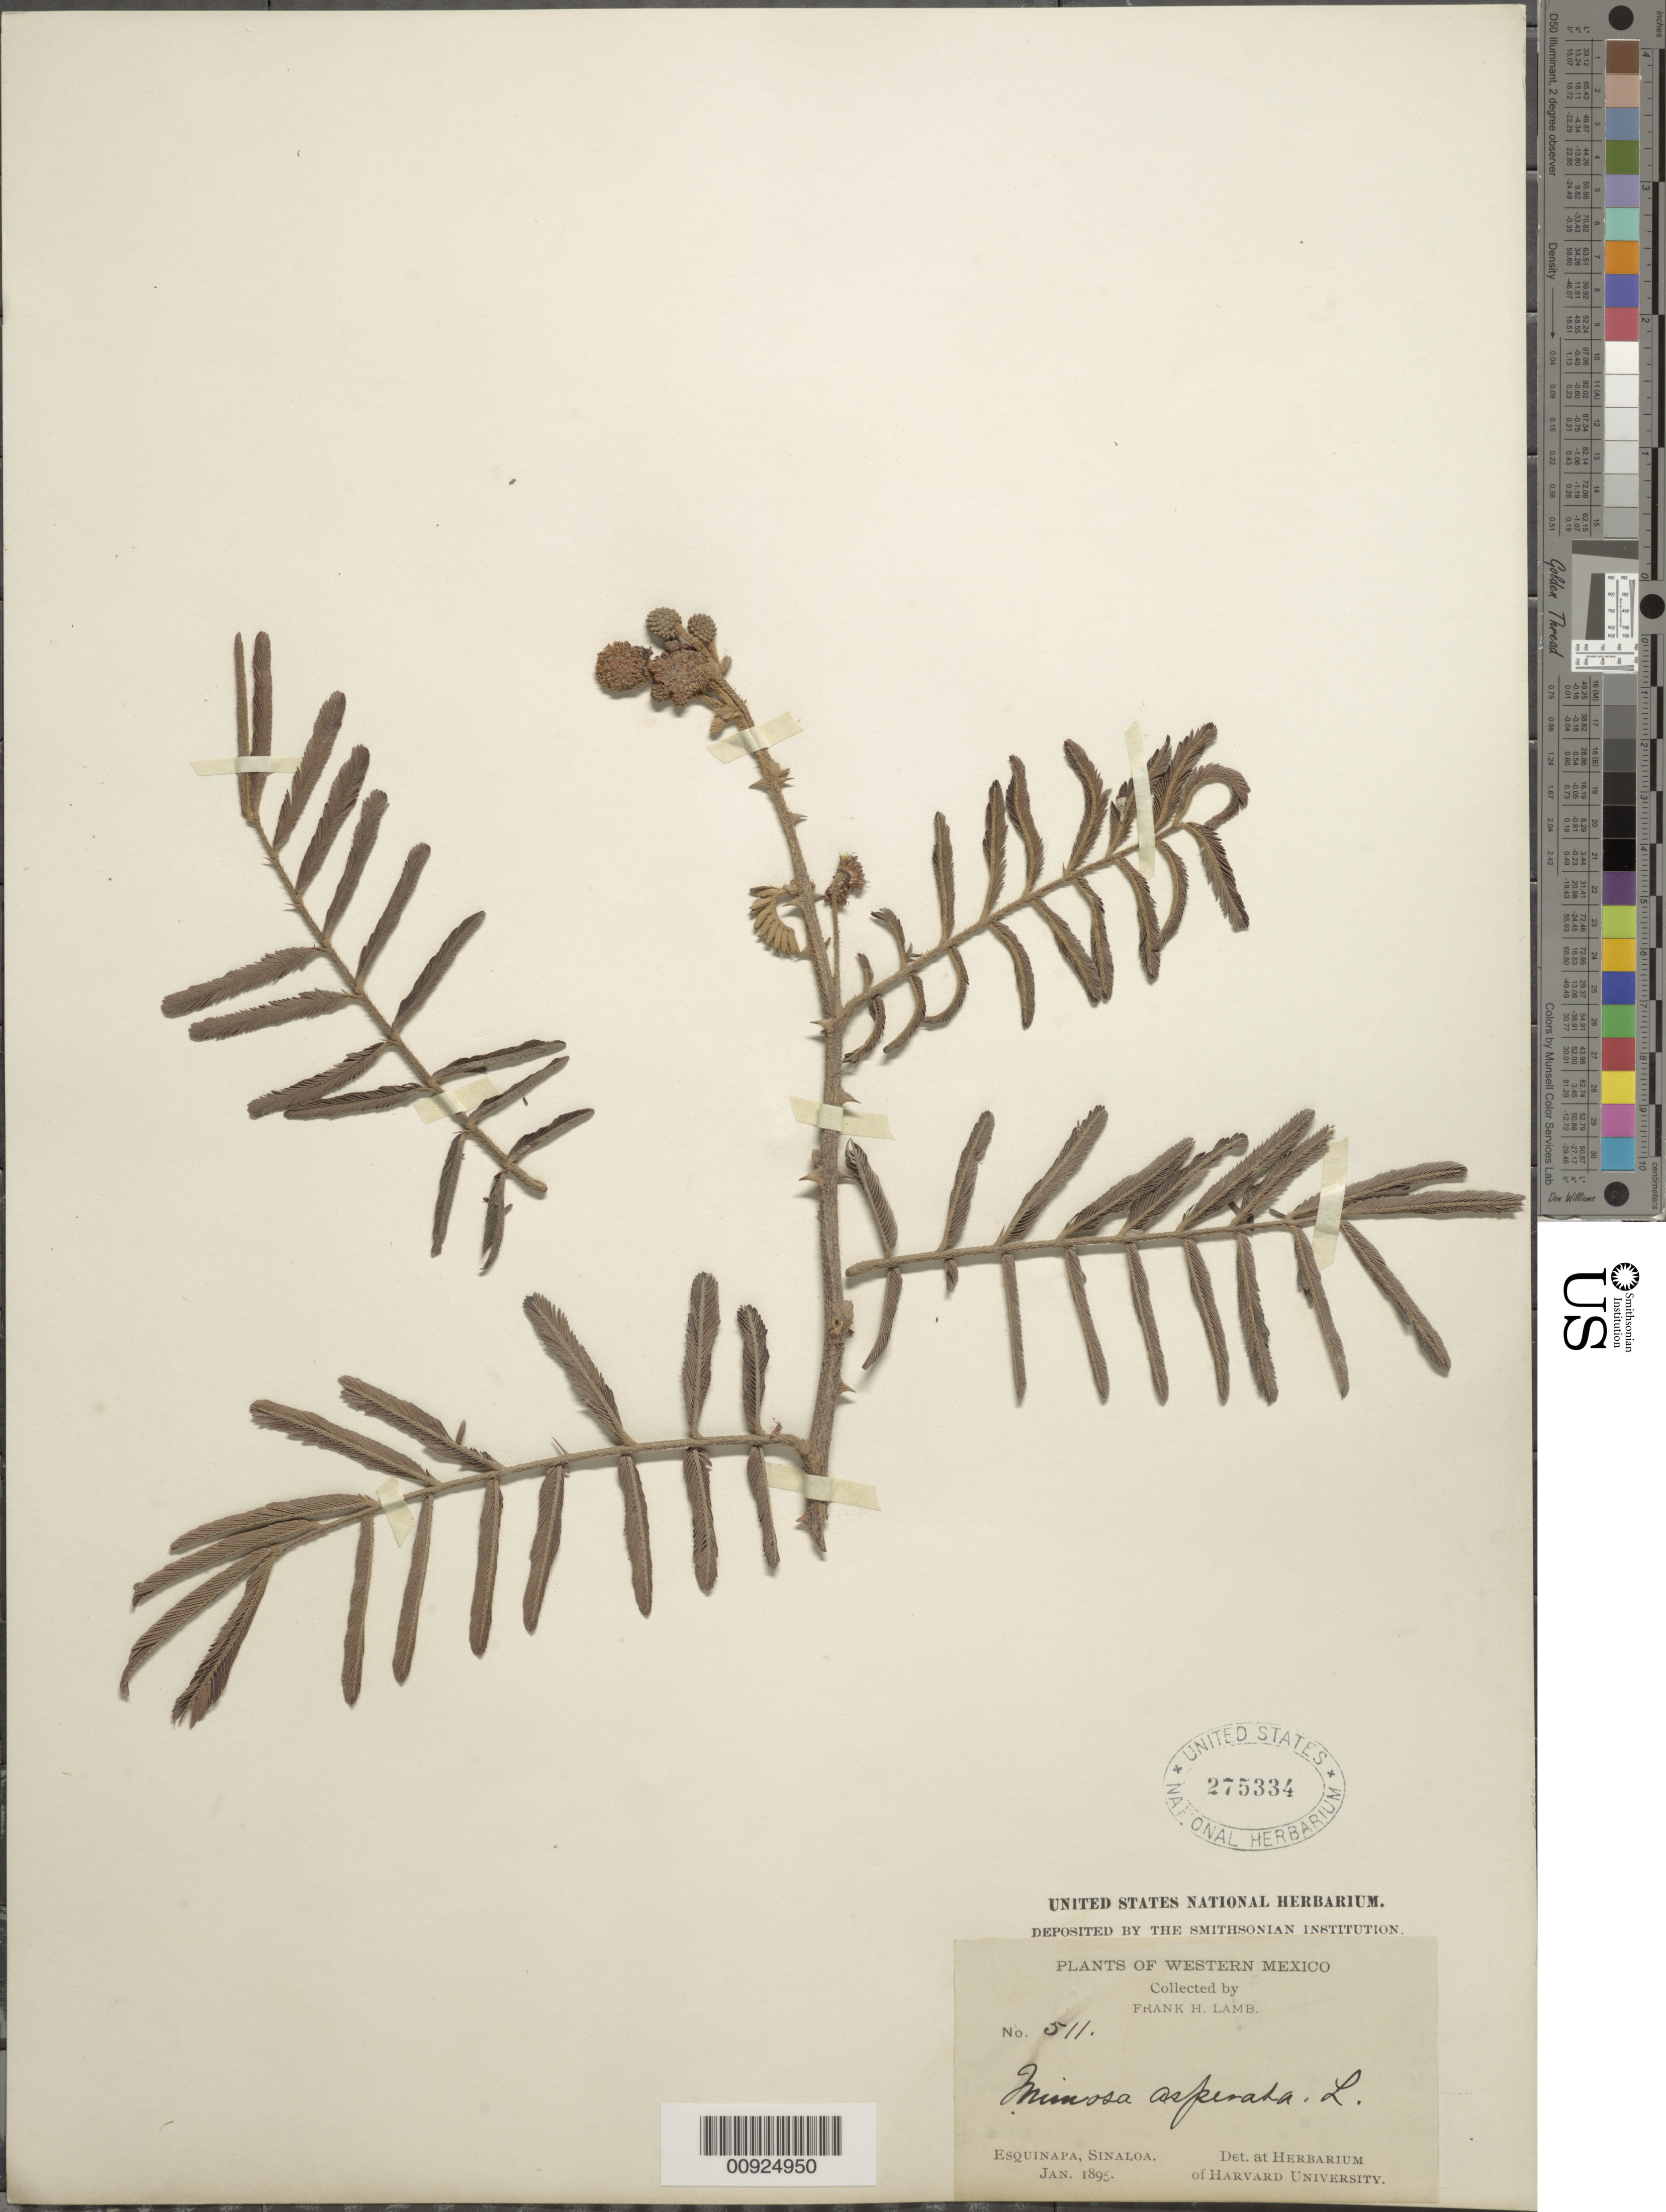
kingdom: Plantae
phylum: Tracheophyta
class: Magnoliopsida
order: Fabales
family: Fabaceae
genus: Mimosa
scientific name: Mimosa pigra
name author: L.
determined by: Strong, Mark T., (BOT), Smithsonian Institution - National Museum of Natural History (UNITED STATES)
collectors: F. H. Lamb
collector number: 511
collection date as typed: Jan 1895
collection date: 1895-01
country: Mexico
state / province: Sinaloa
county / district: Escuinapa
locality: Escuinapa.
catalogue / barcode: US 275334